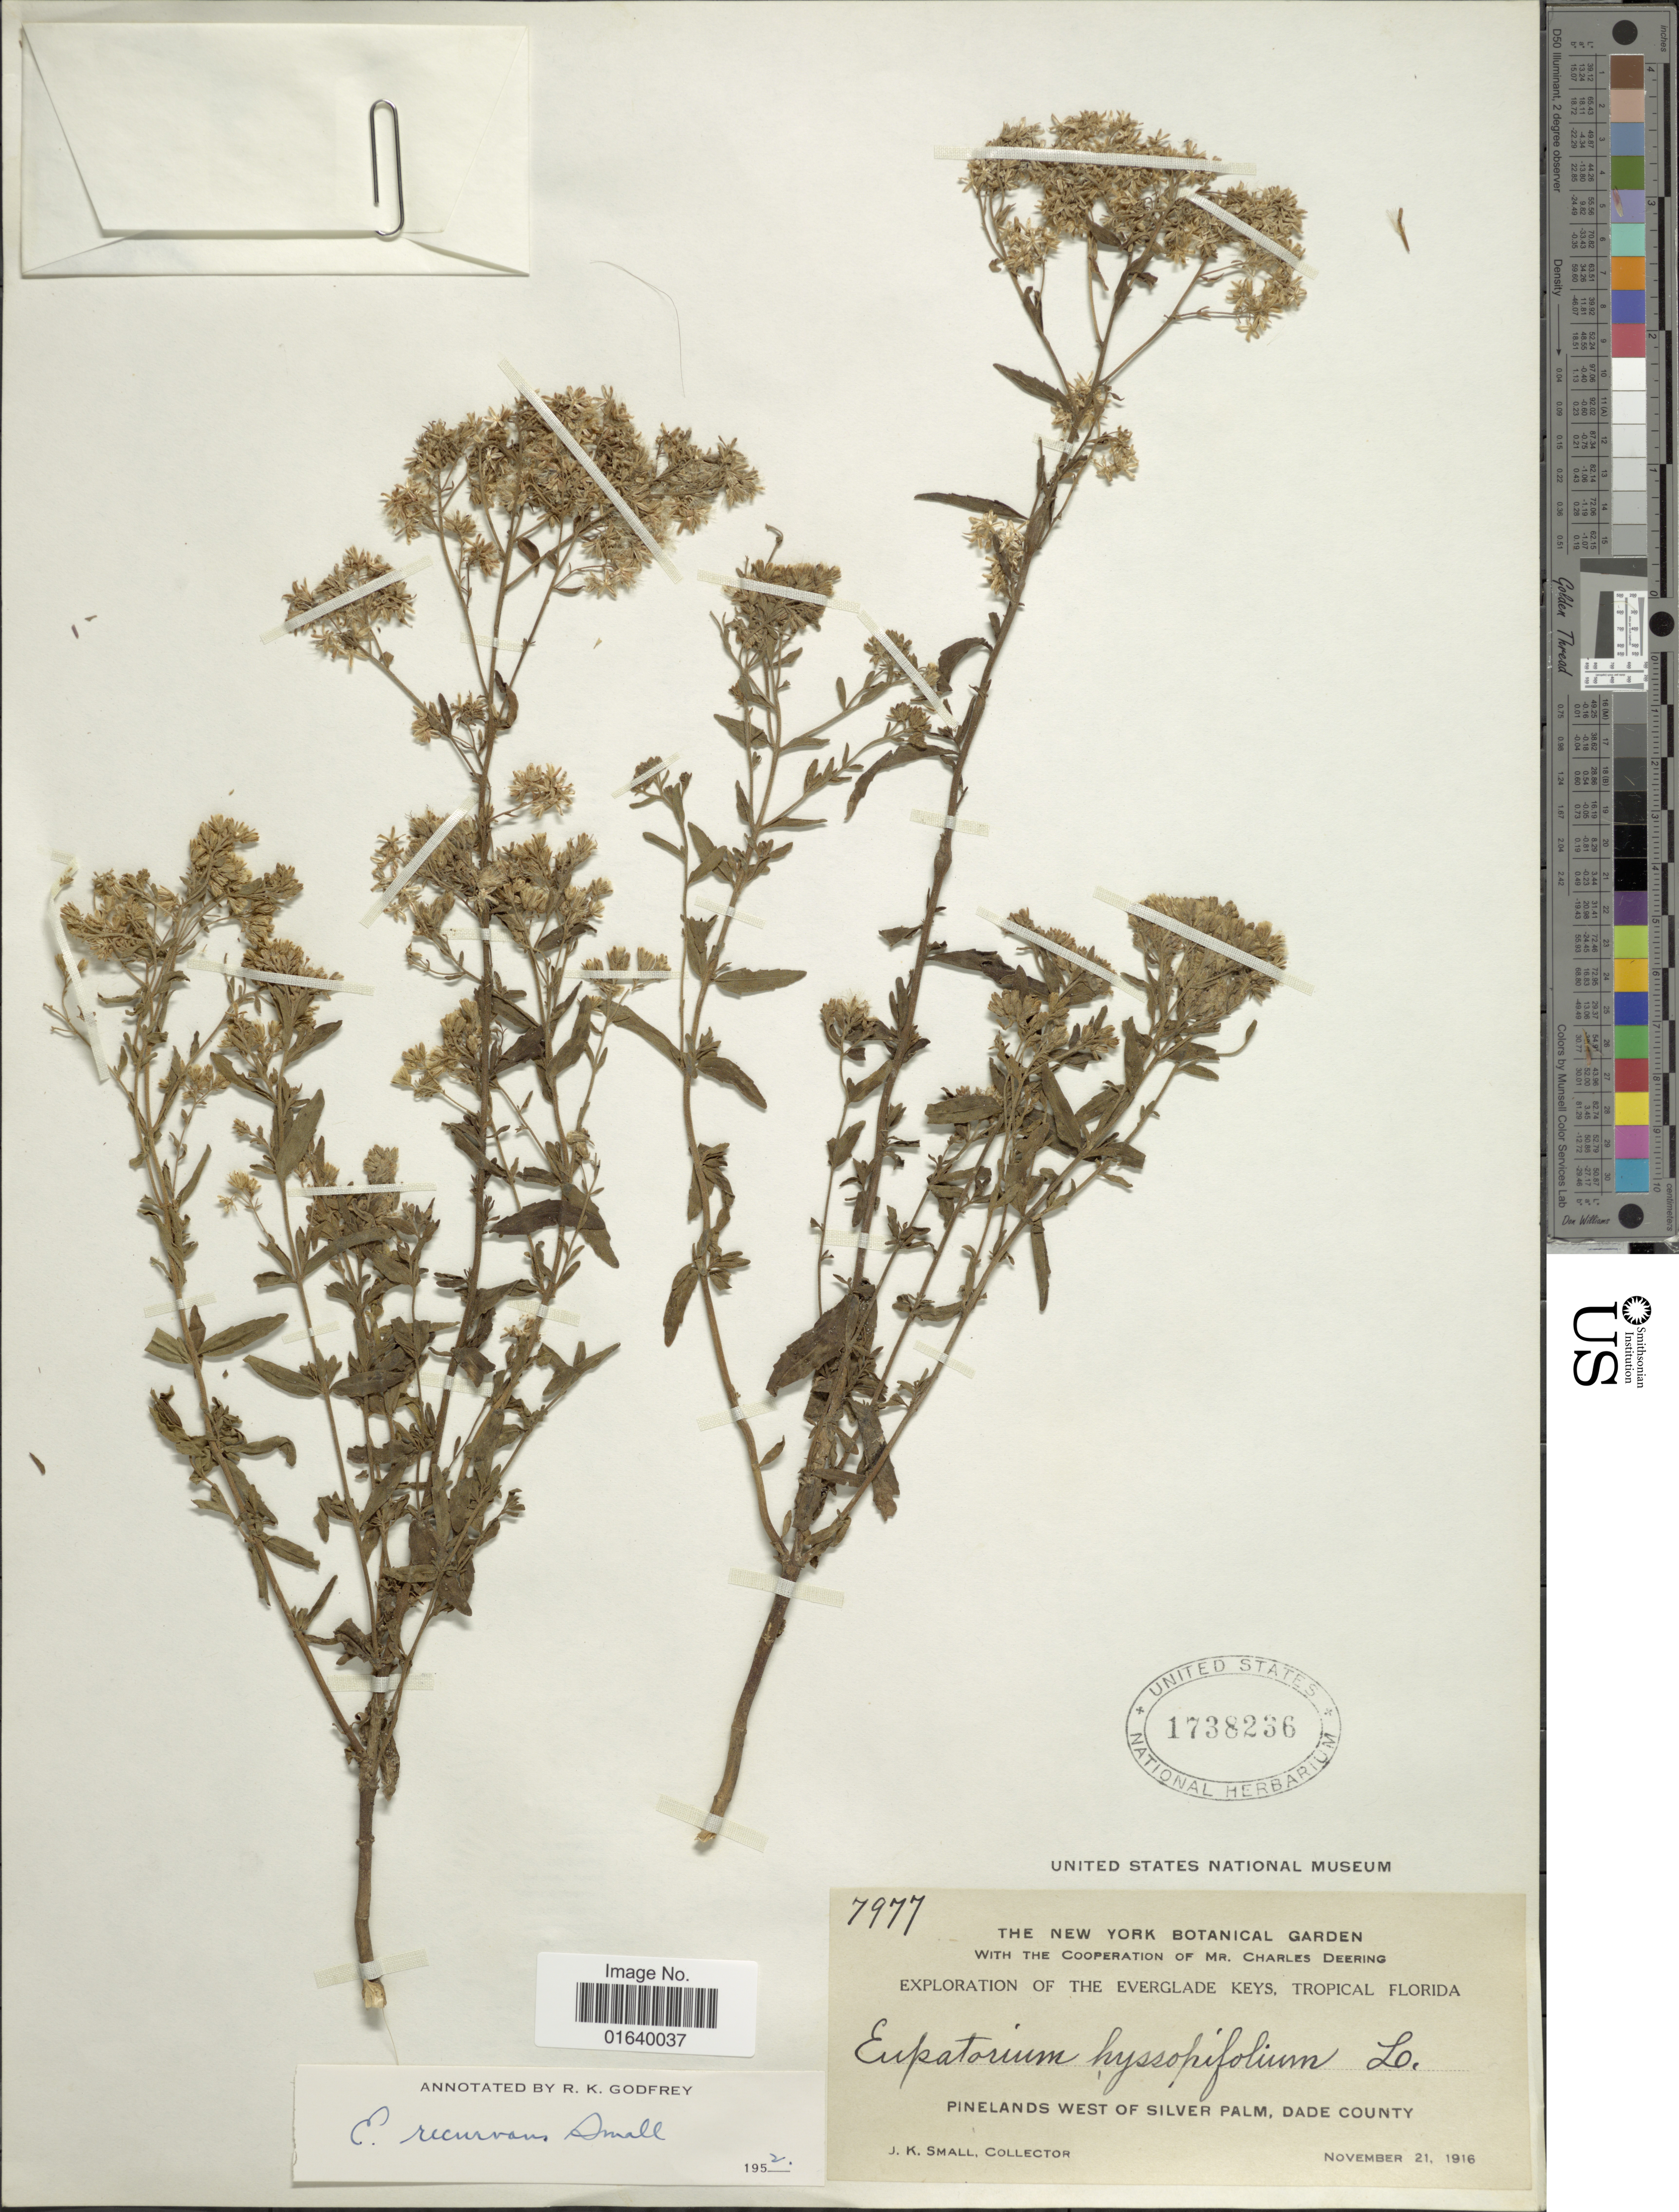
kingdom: Plantae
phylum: Tracheophyta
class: Magnoliopsida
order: Asterales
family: Asteraceae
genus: Eupatorium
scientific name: Eupatorium recurvans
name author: Small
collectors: J. K. Small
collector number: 7977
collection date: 1916-11-21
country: United States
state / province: Florida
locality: Pineland West of Silver Palm, Dade County. The Everglade Keys. Tropical Florida.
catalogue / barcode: US 1738236